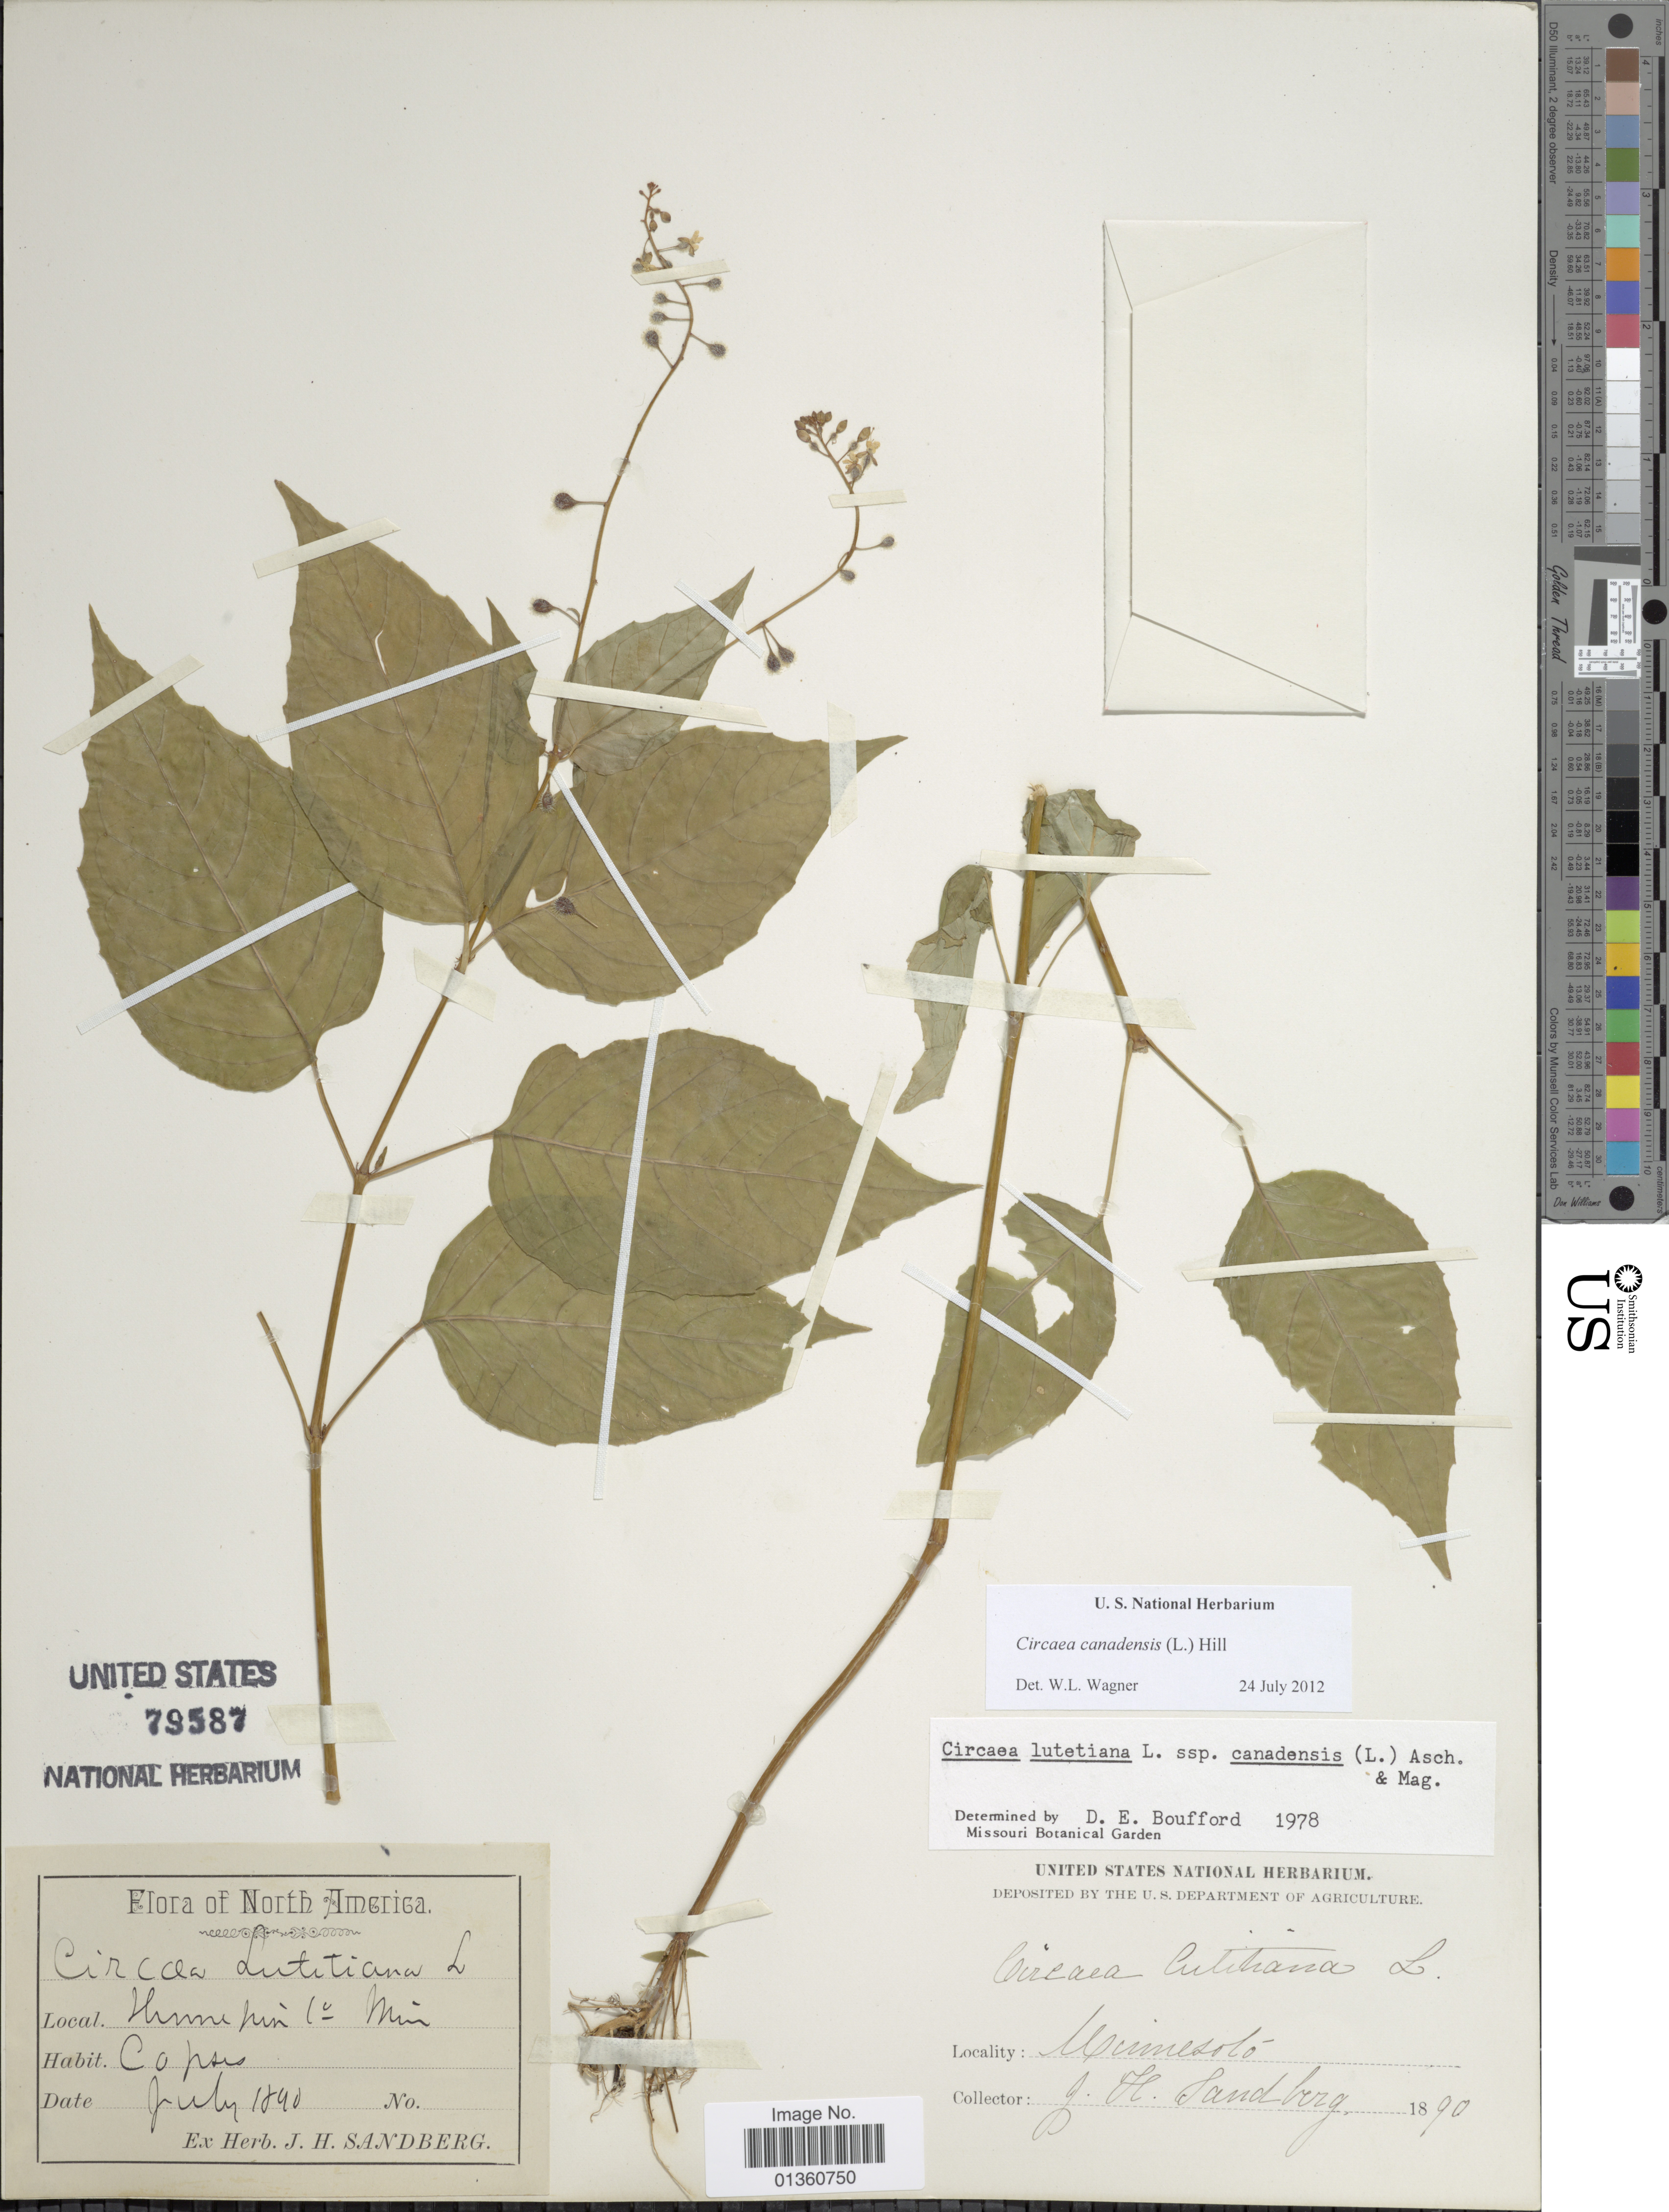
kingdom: Plantae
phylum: Tracheophyta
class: Magnoliopsida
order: Myrtales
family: Onagraceae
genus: Circaea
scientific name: Circaea canadensis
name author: (L.) Hill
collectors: J. Sanberg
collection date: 1890-07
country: United States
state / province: Minnesota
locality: Hennepin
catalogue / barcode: US 79587